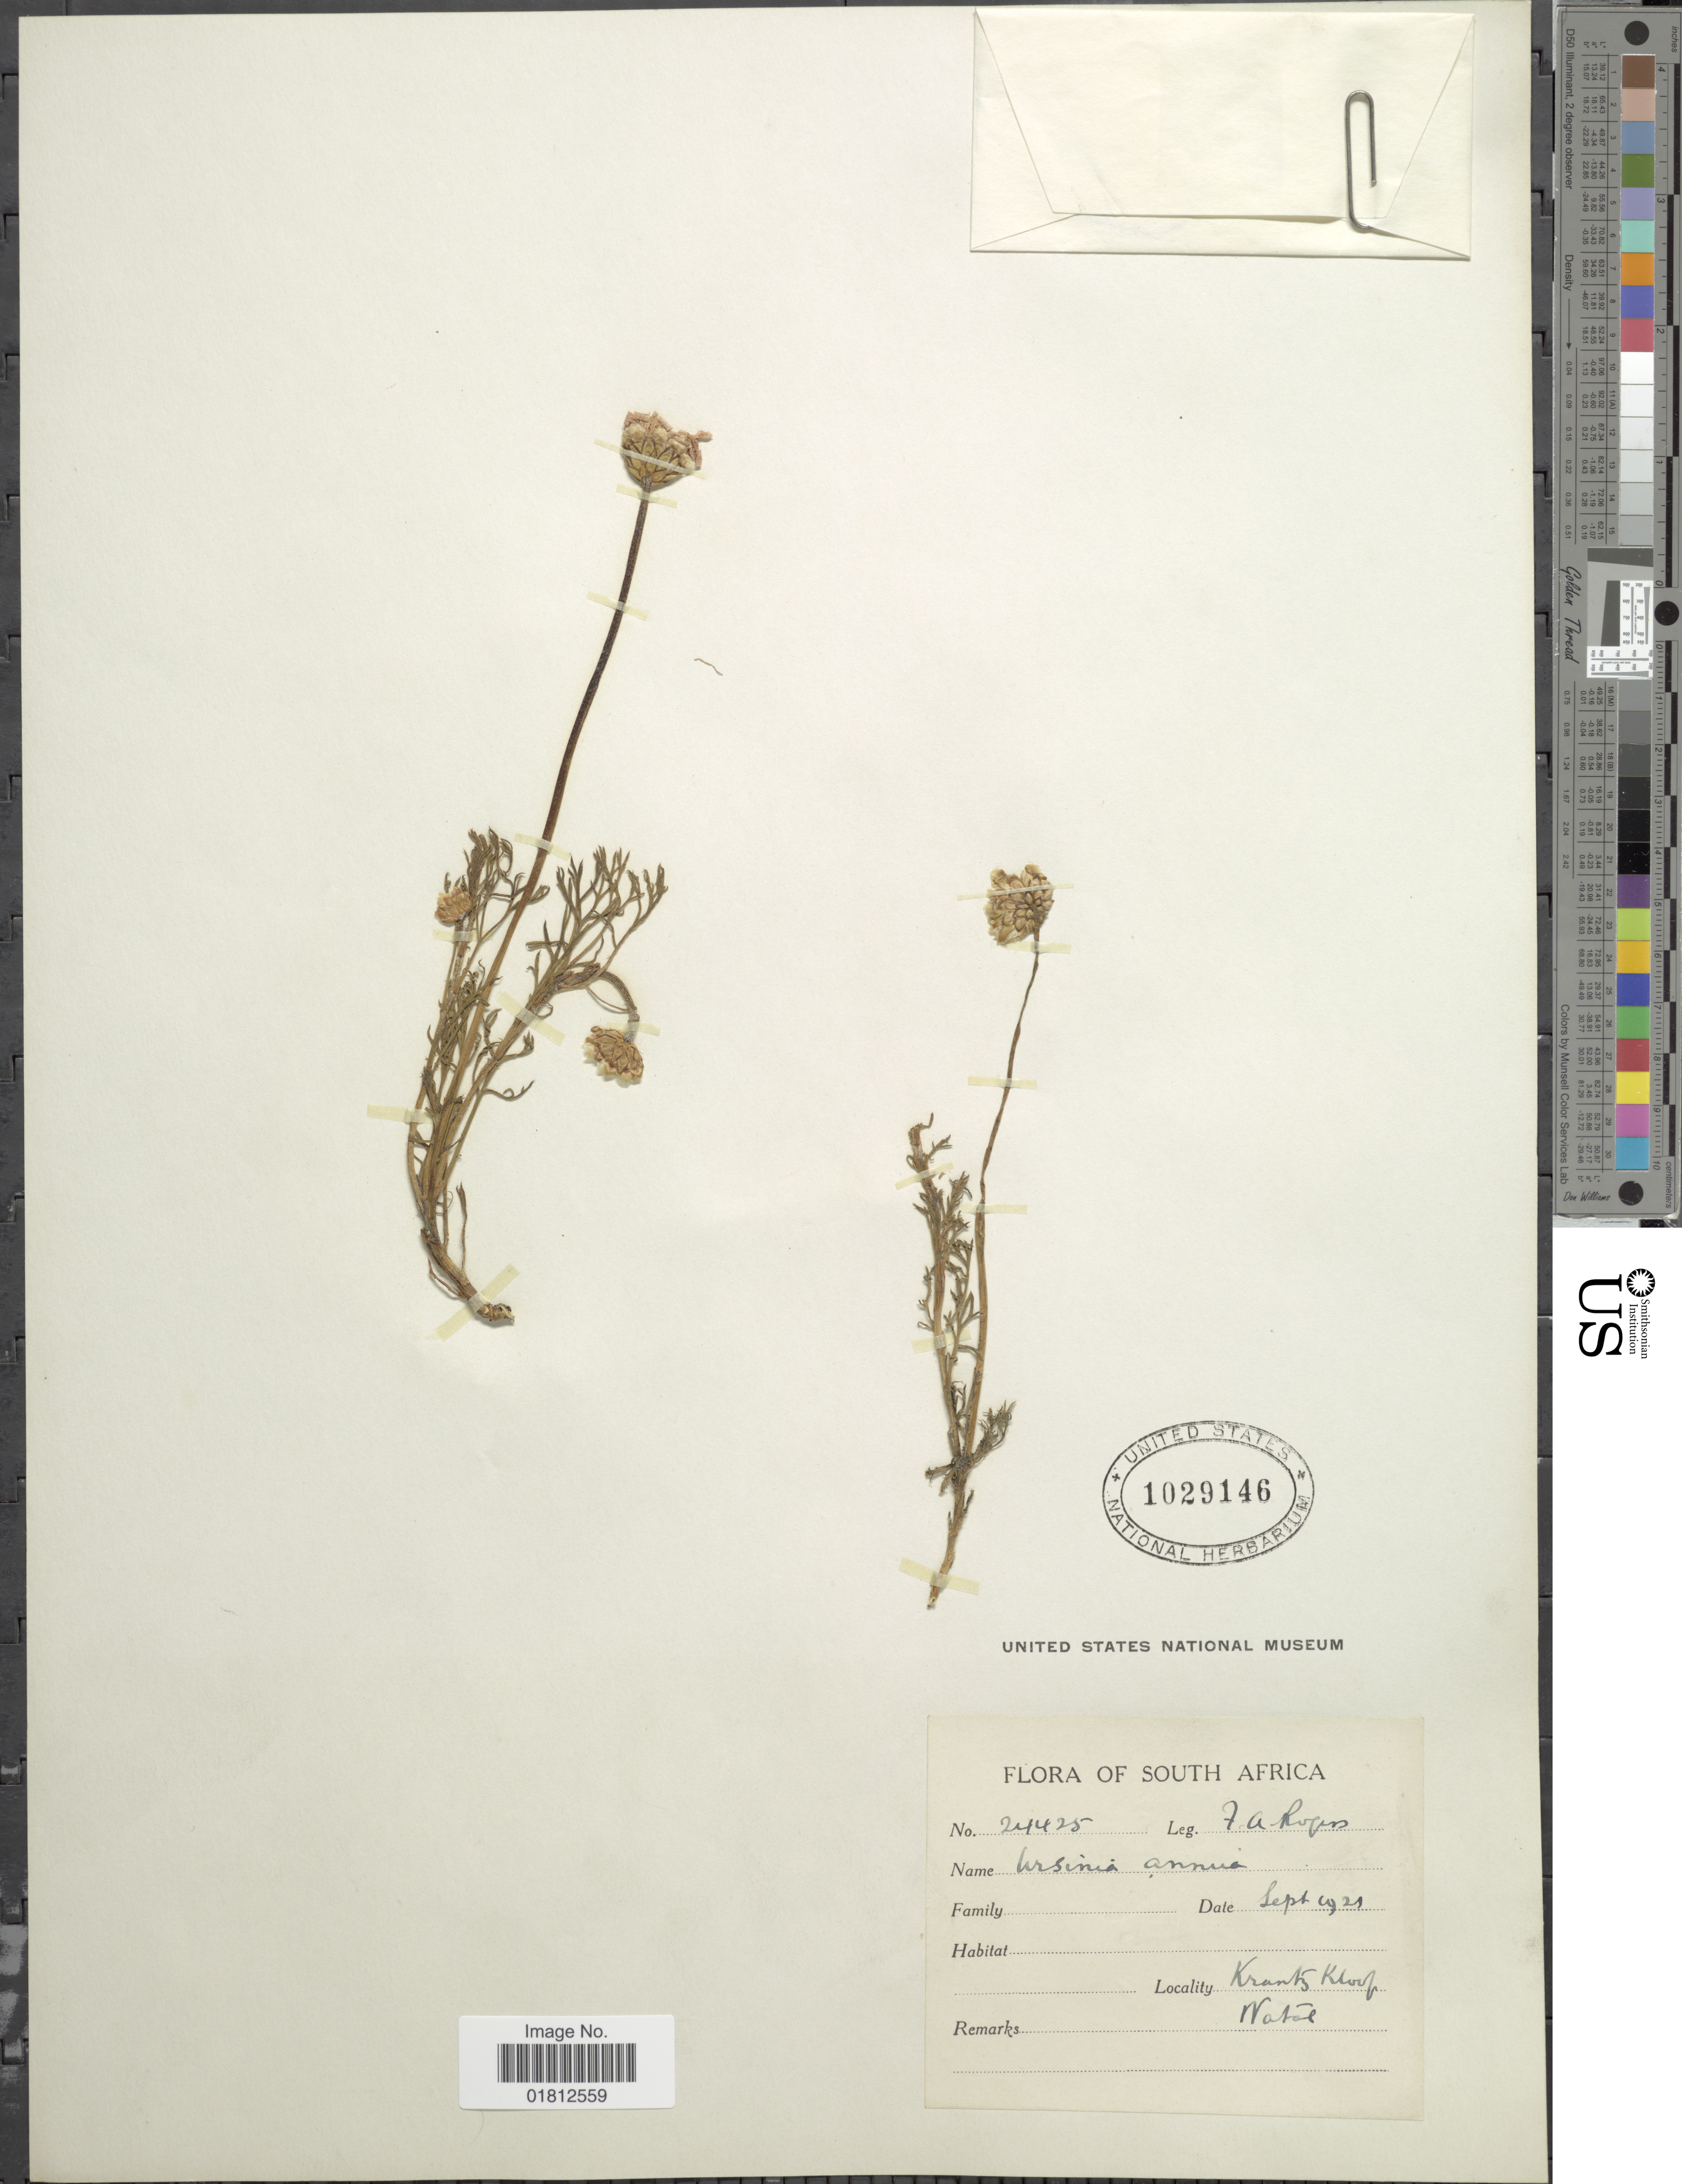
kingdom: Plantae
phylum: Tracheophyta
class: Magnoliopsida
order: Asterales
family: Asteraceae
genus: Ursinia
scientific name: Ursinia annua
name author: Less.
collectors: F. A. Rogers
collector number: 24425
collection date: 1921-09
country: South Africa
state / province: KwaZulu-Natal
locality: Krantz Kloof, Natal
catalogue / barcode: US 1029146